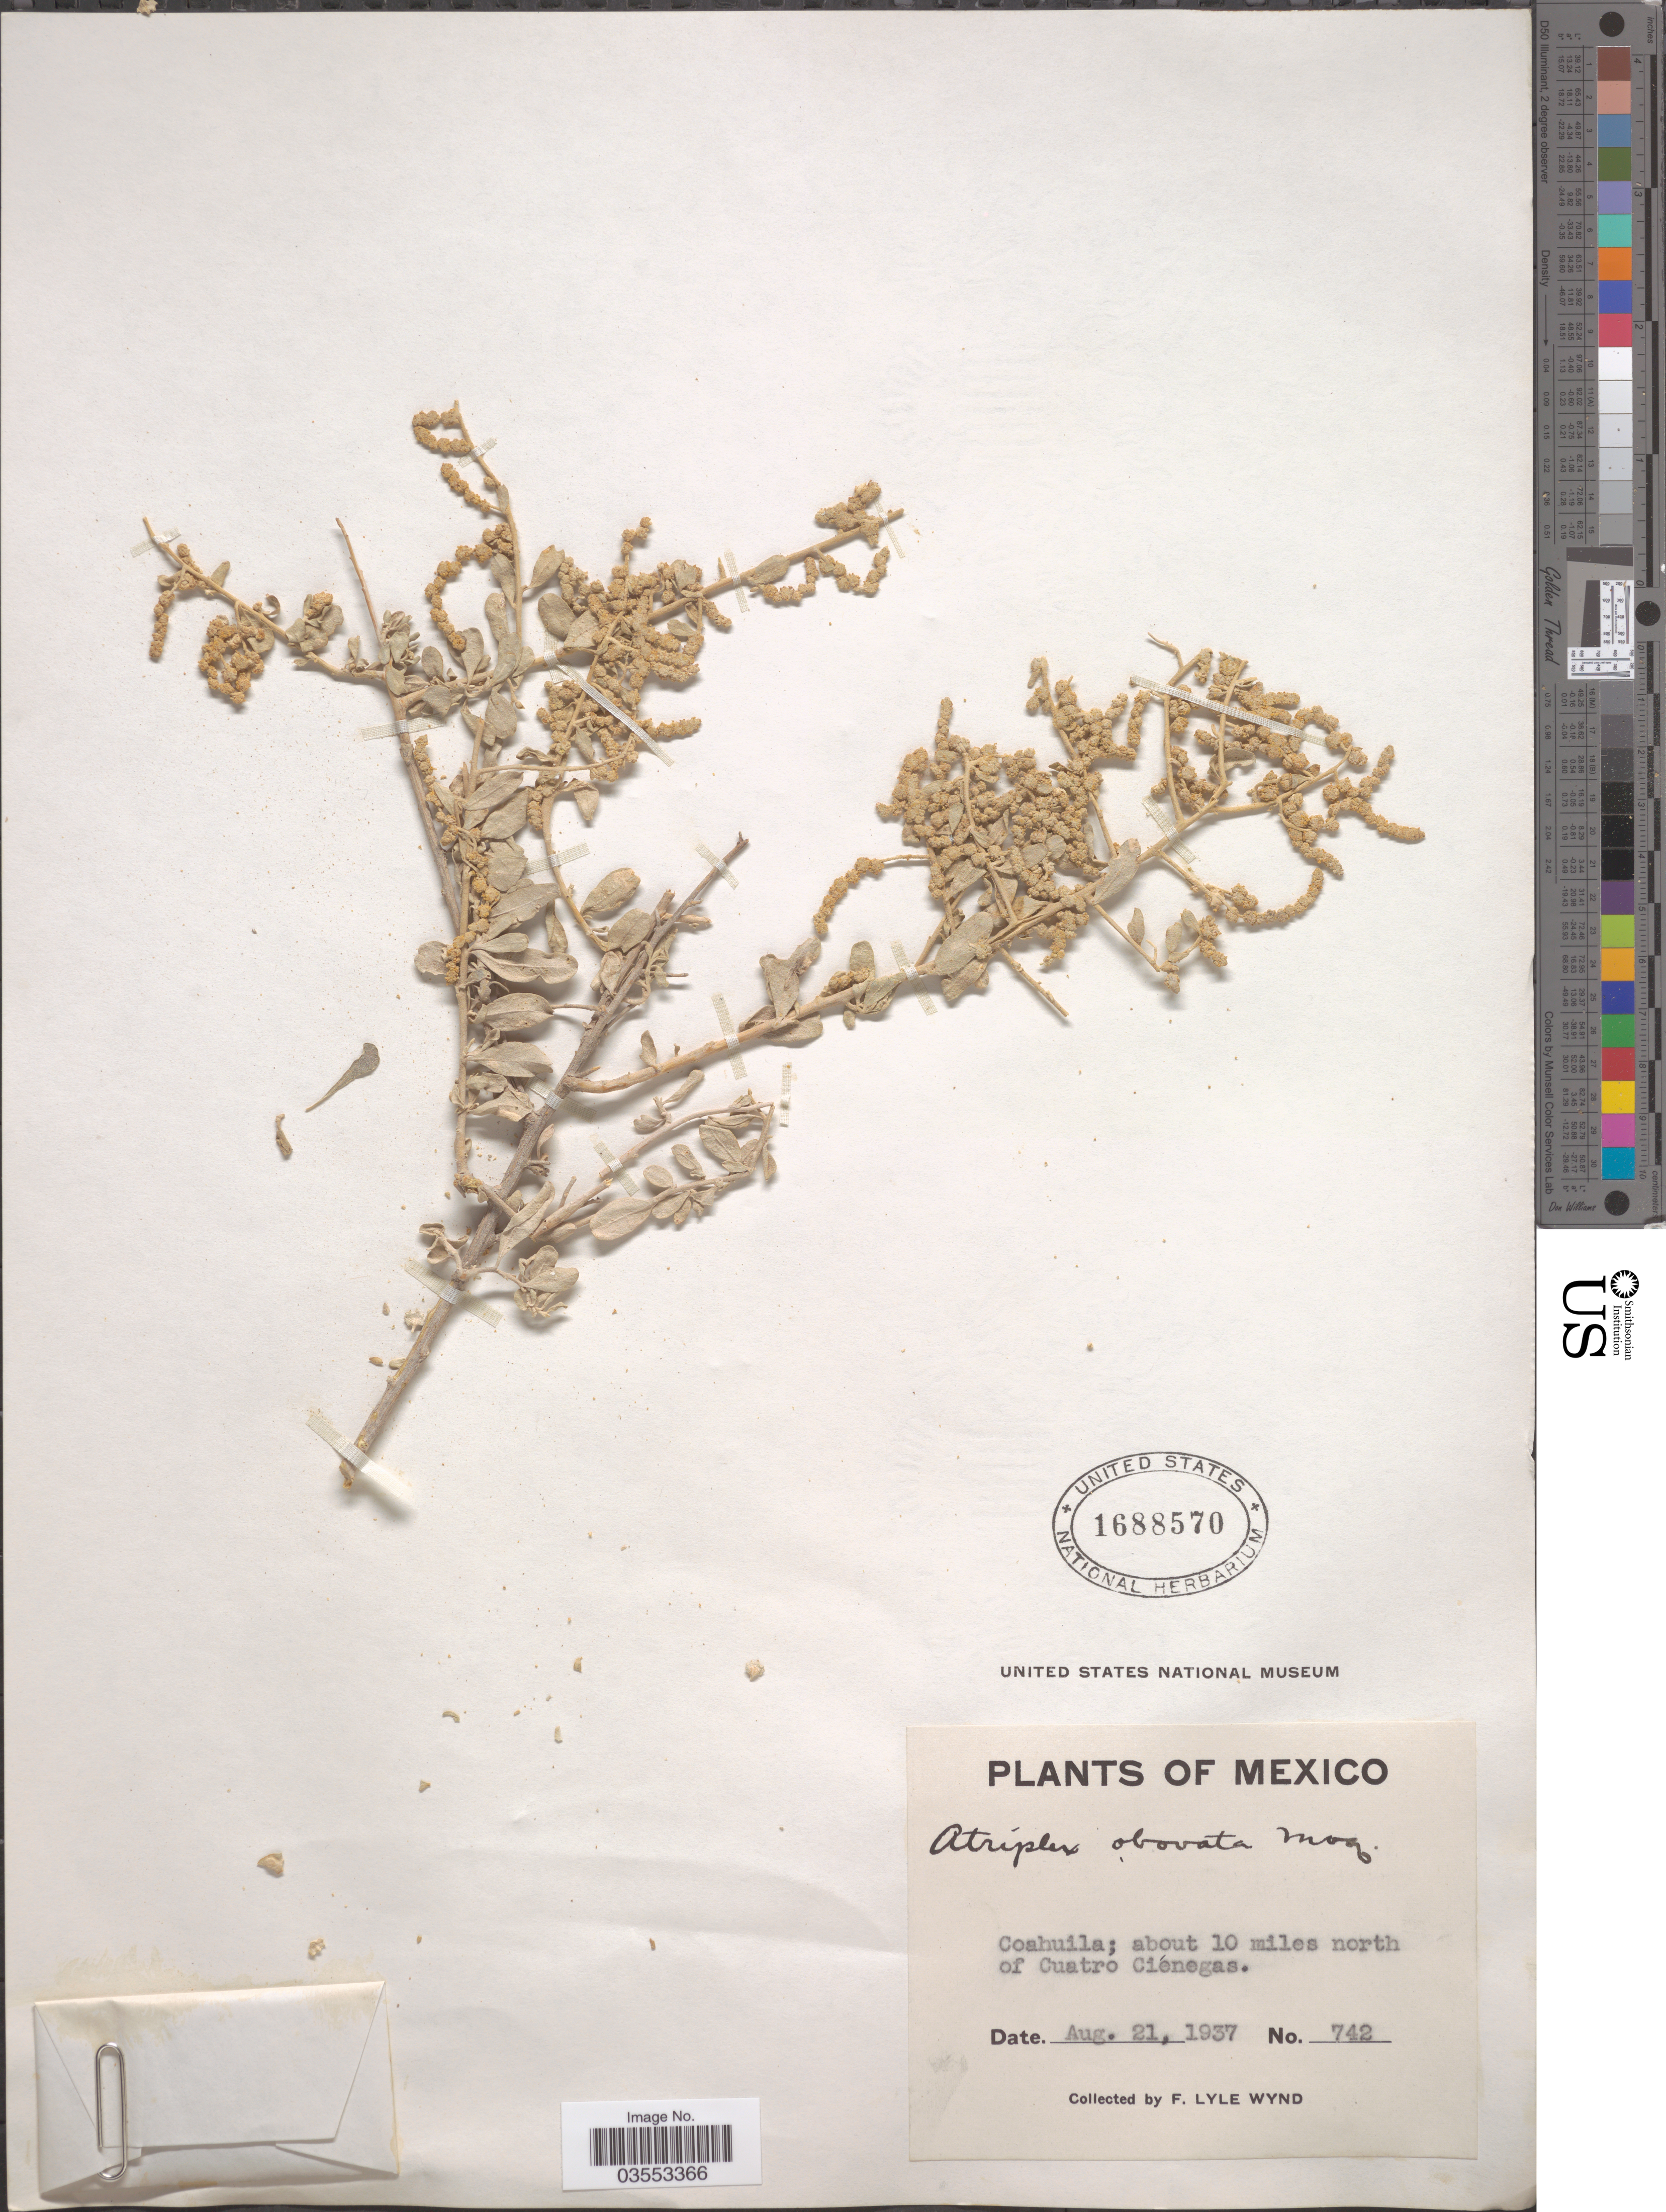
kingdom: Plantae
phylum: Tracheophyta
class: Magnoliopsida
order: Caryophyllales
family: Amaranthaceae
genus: Atriplex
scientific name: Atriplex obovata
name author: Moq.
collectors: F. L. Wynd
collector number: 742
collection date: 1937-08-21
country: Mexico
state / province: Coahuila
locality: About 10 miles north of Cuatro Cienegas.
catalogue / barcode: US 1688570